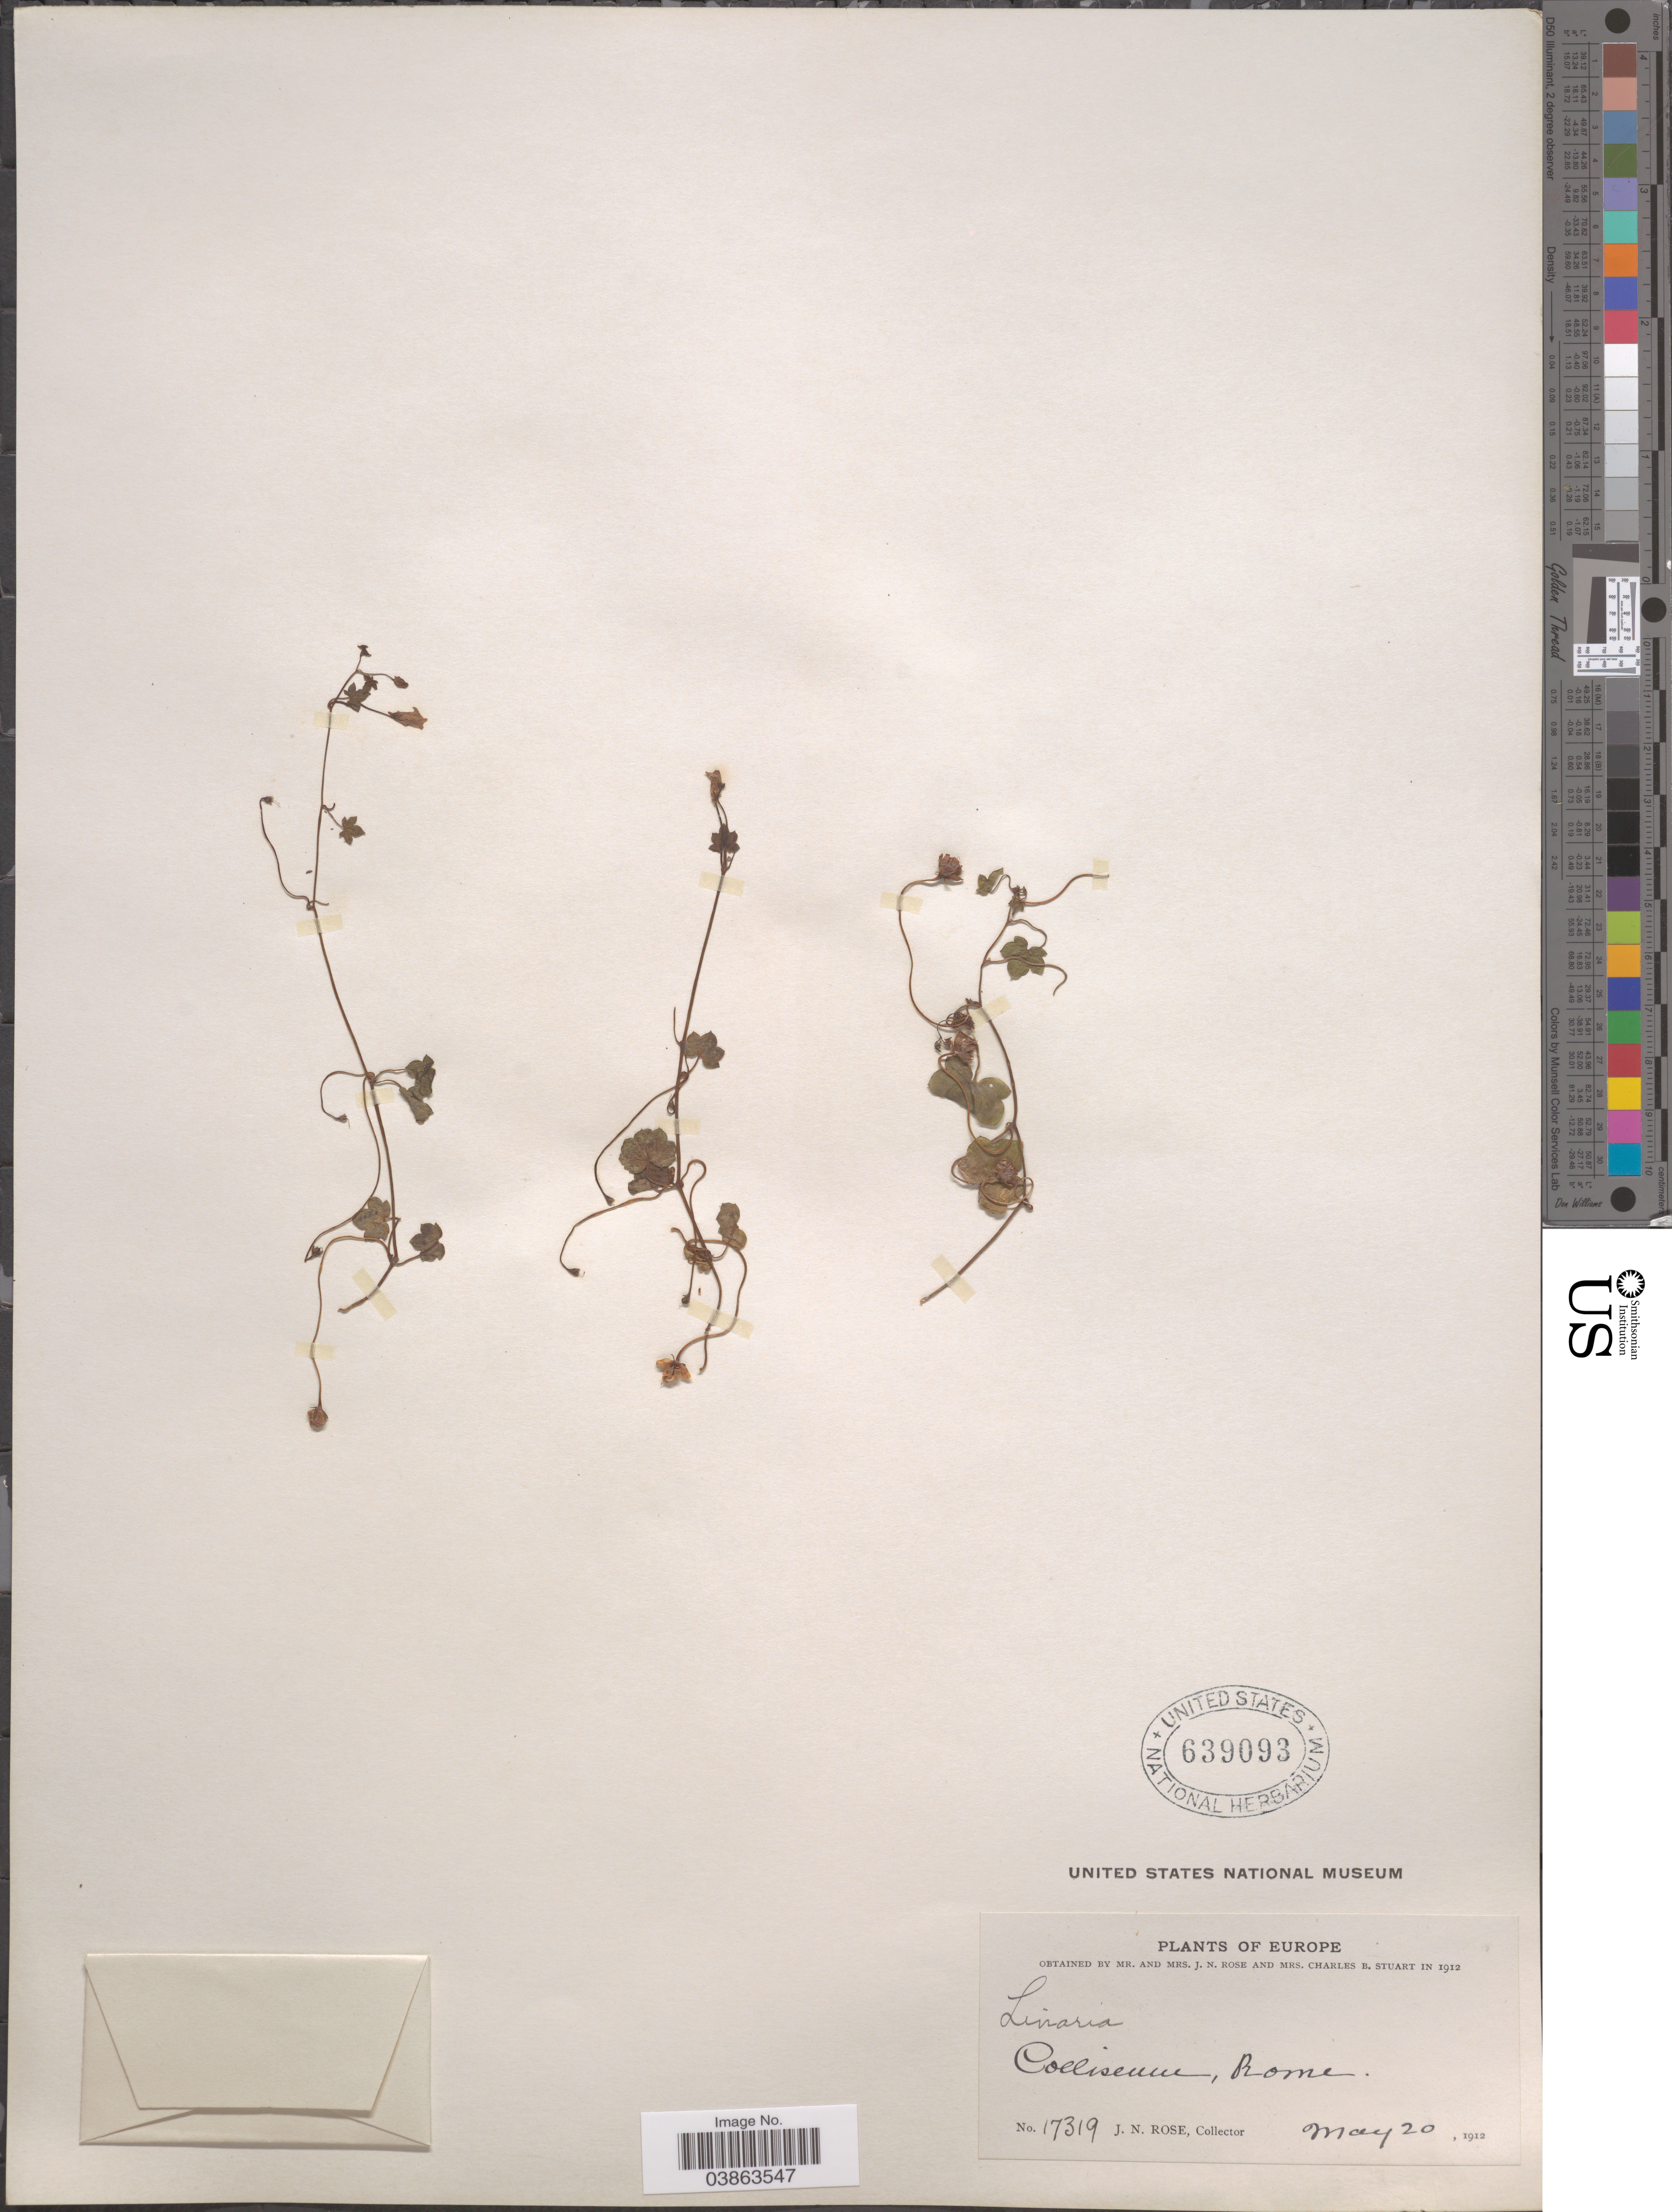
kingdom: Plantae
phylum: Tracheophyta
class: Magnoliopsida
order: Lamiales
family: Plantaginaceae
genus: Linaria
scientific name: Linaria sp.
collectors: J. N. Rose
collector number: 17319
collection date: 1912-05-20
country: Italy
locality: Europe. Colliseum, Rome.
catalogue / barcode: US 639093